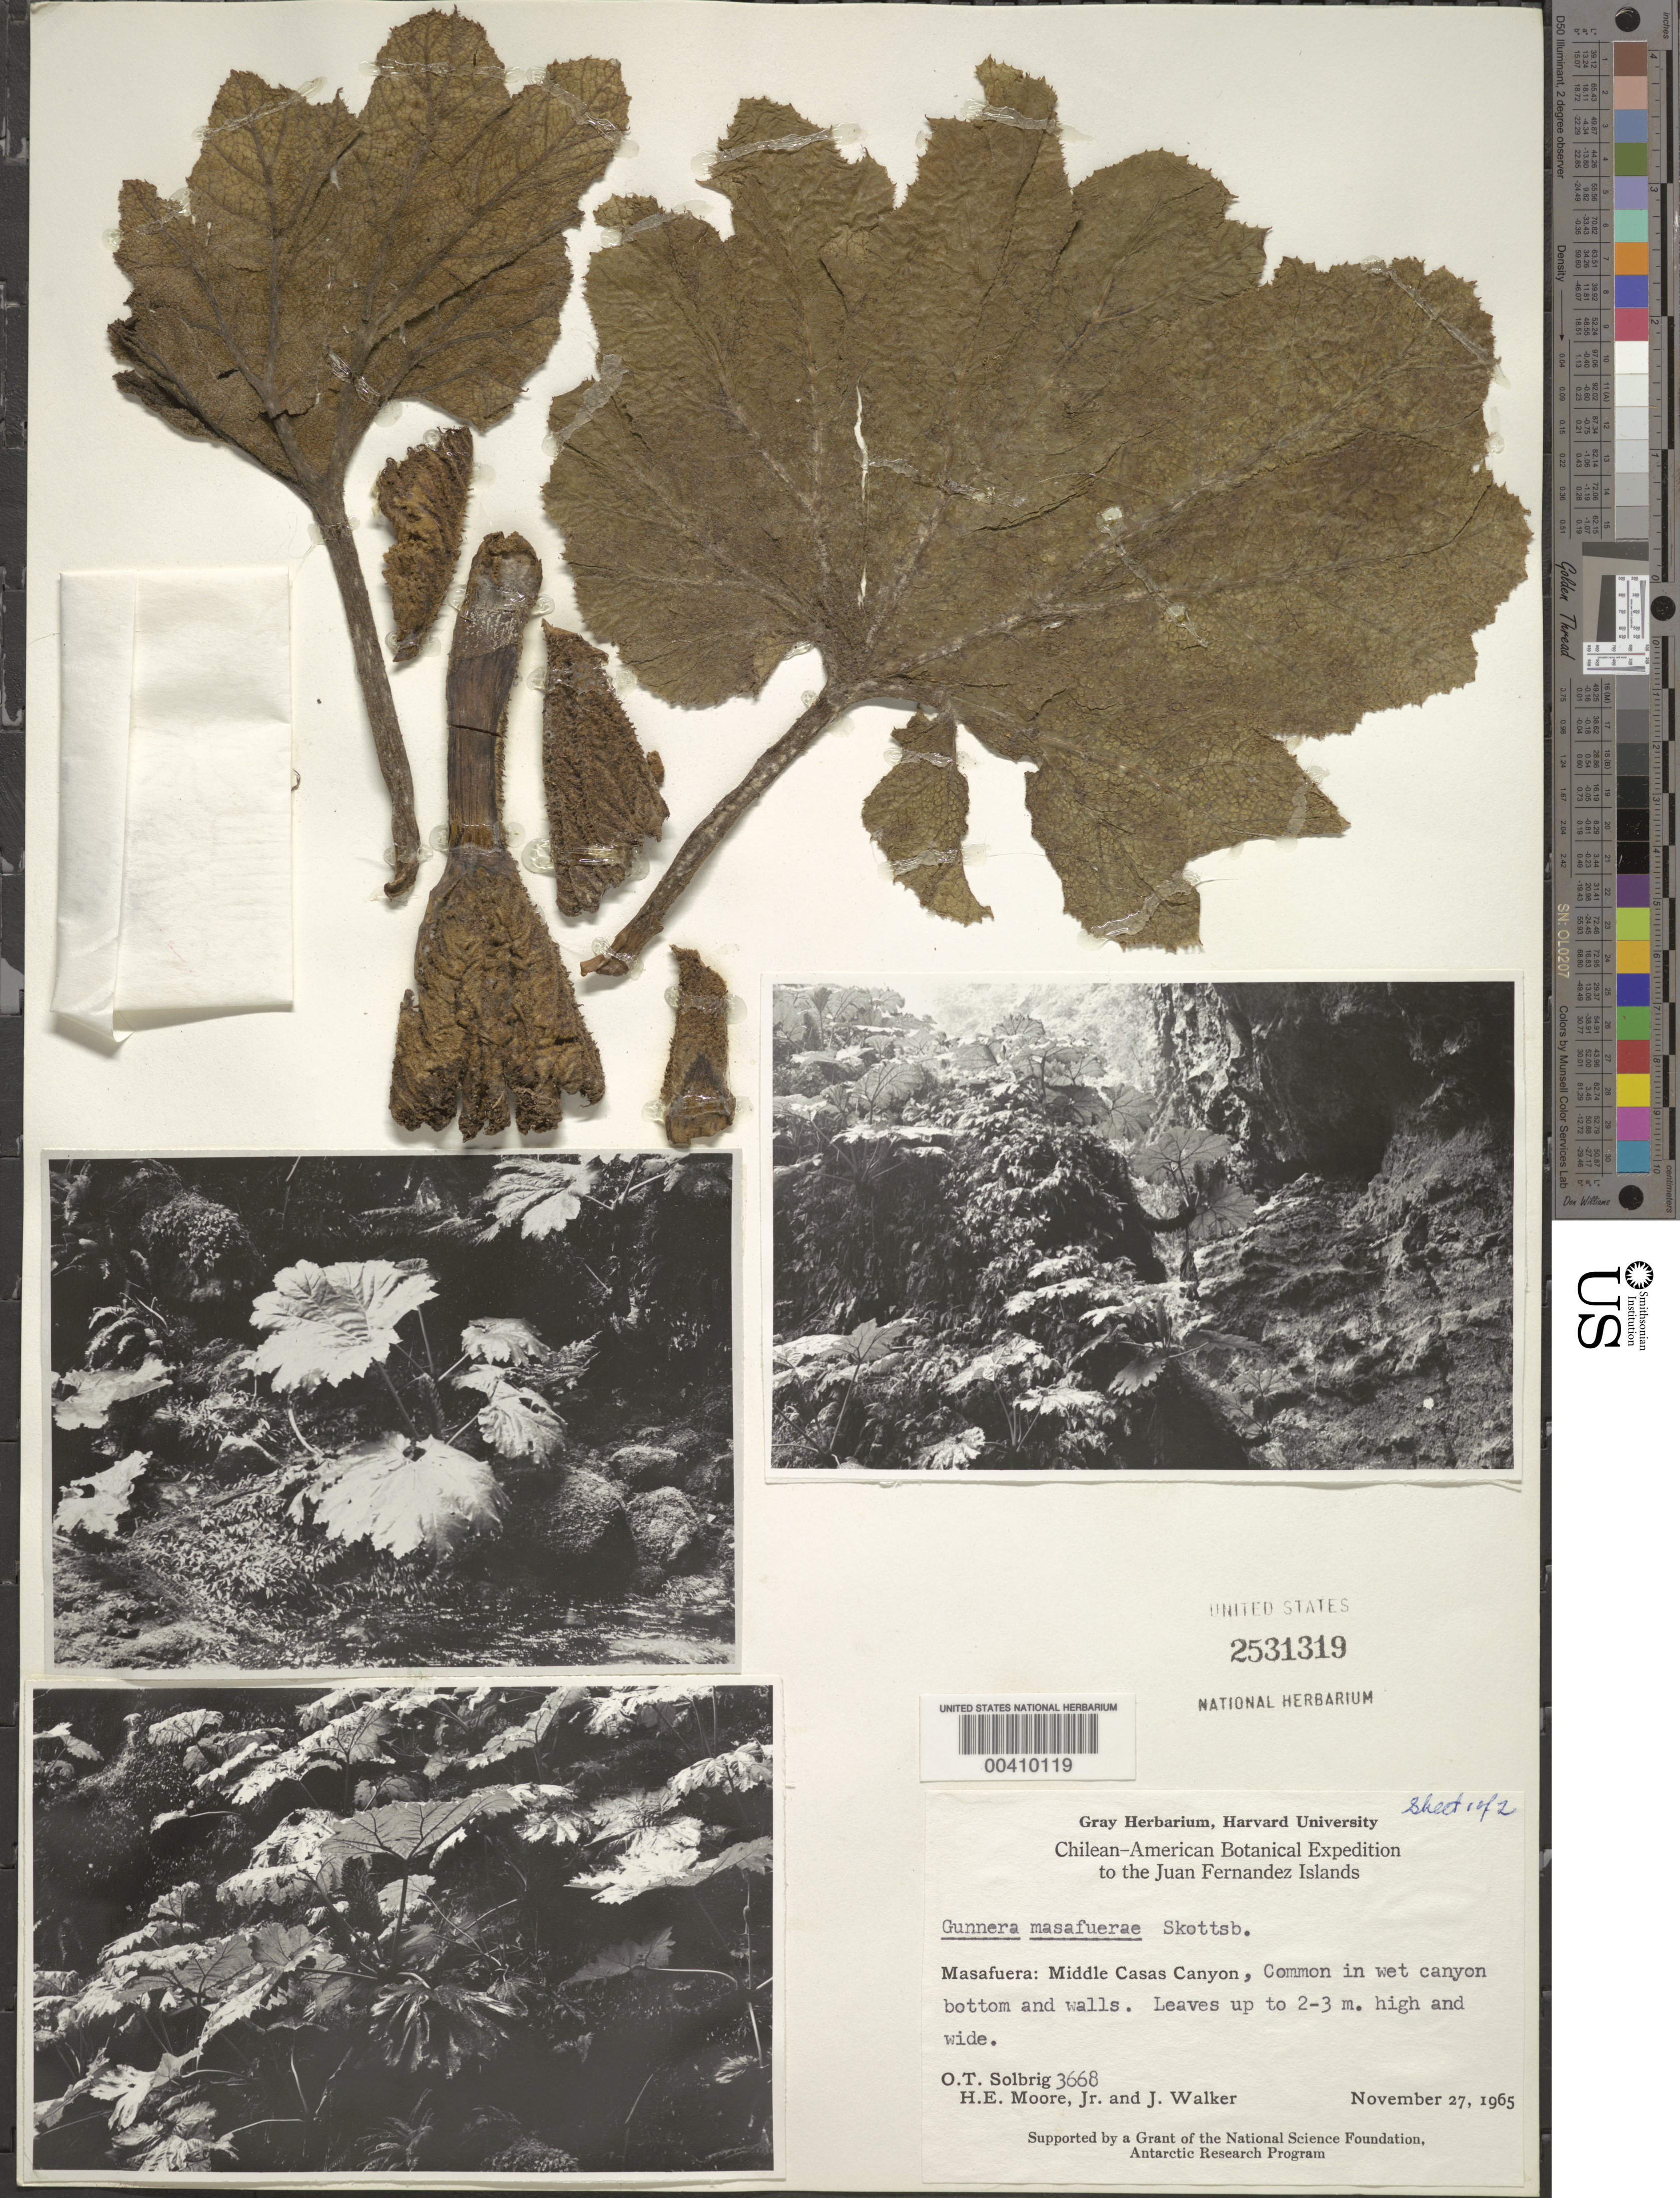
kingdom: Plantae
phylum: Tracheophyta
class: Magnoliopsida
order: Gunnerales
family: Gunneraceae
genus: Gunnera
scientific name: Gunnera masafuerae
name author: Skottsb.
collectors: O. T. Solbrig, H. E. Moore & J. Walker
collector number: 3668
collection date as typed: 27 Nov 1965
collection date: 1965-11-27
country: Chile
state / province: Valparaíso (V)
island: Isla Más Afuera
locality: Middle Casas Canyon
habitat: wet canyon bottom and walls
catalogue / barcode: US 2531319